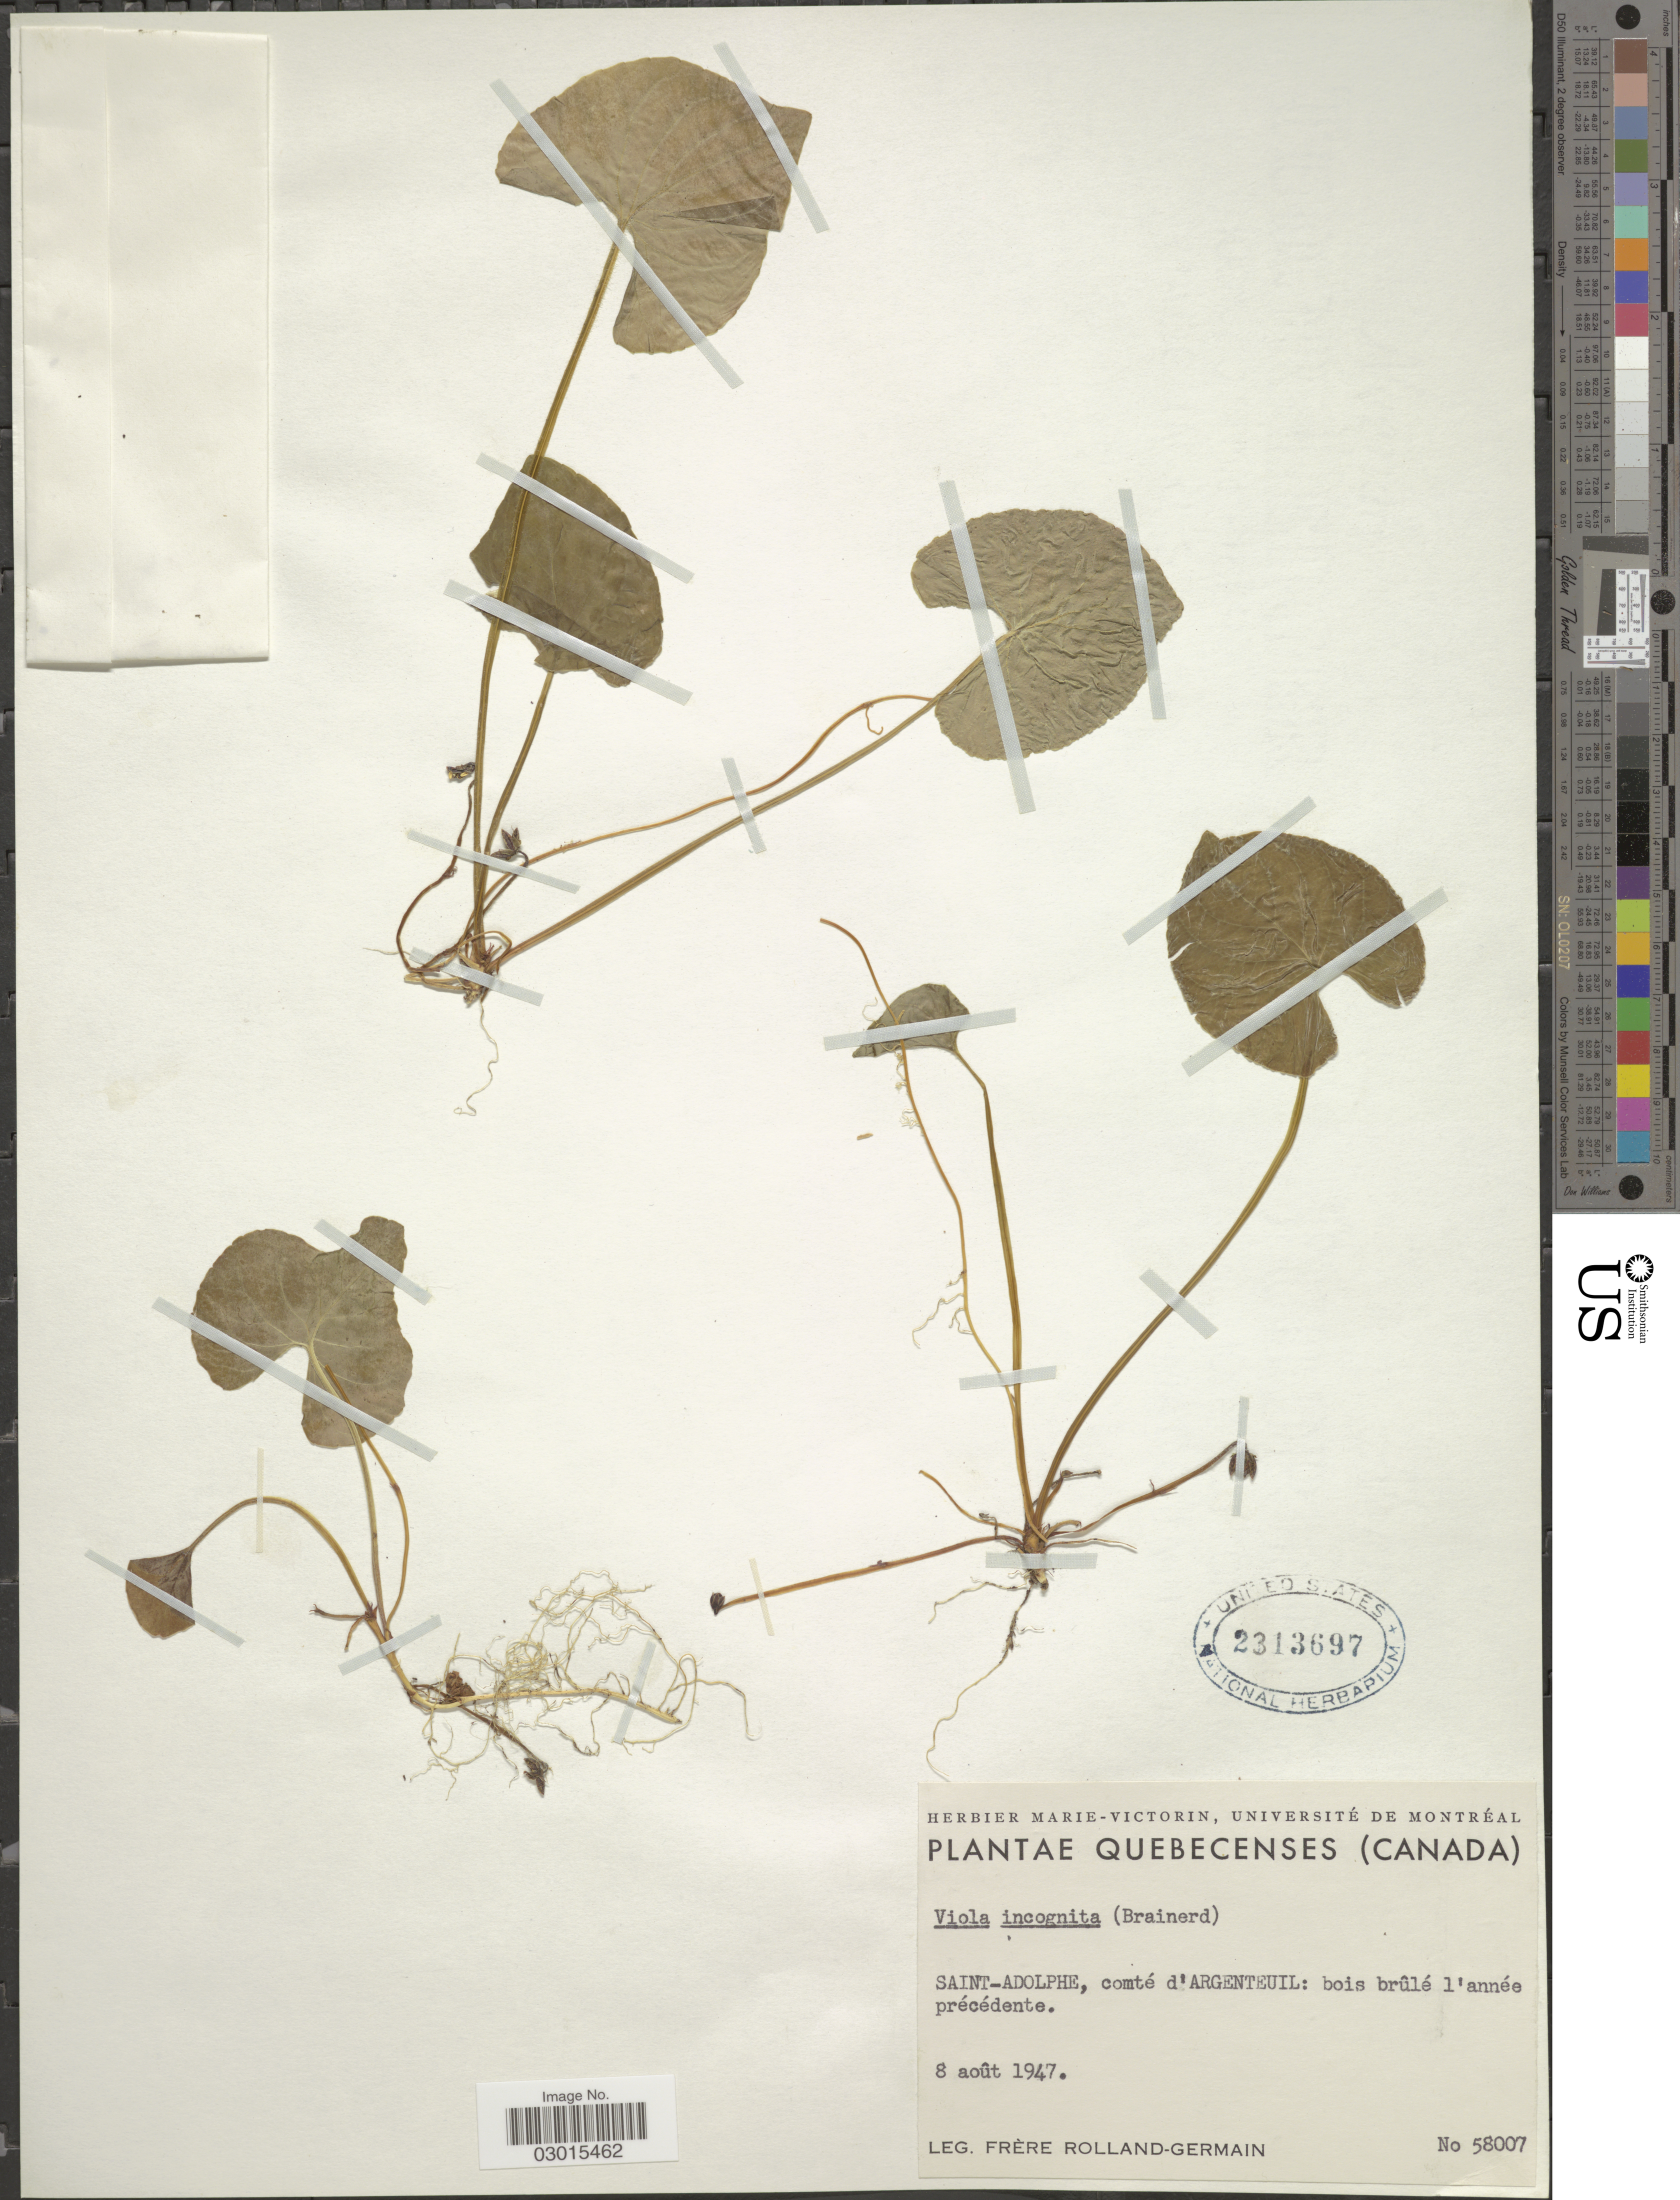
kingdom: Plantae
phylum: Tracheophyta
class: Magnoliopsida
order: Malpighiales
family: Violaceae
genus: Viola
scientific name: Viola incognita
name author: Brainerd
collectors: Rolland-Germain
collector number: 58007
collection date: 1947-08-08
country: Canada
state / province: Quebec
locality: Saint-Adolphe, comté d'Argenteuil.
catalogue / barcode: US 2313697